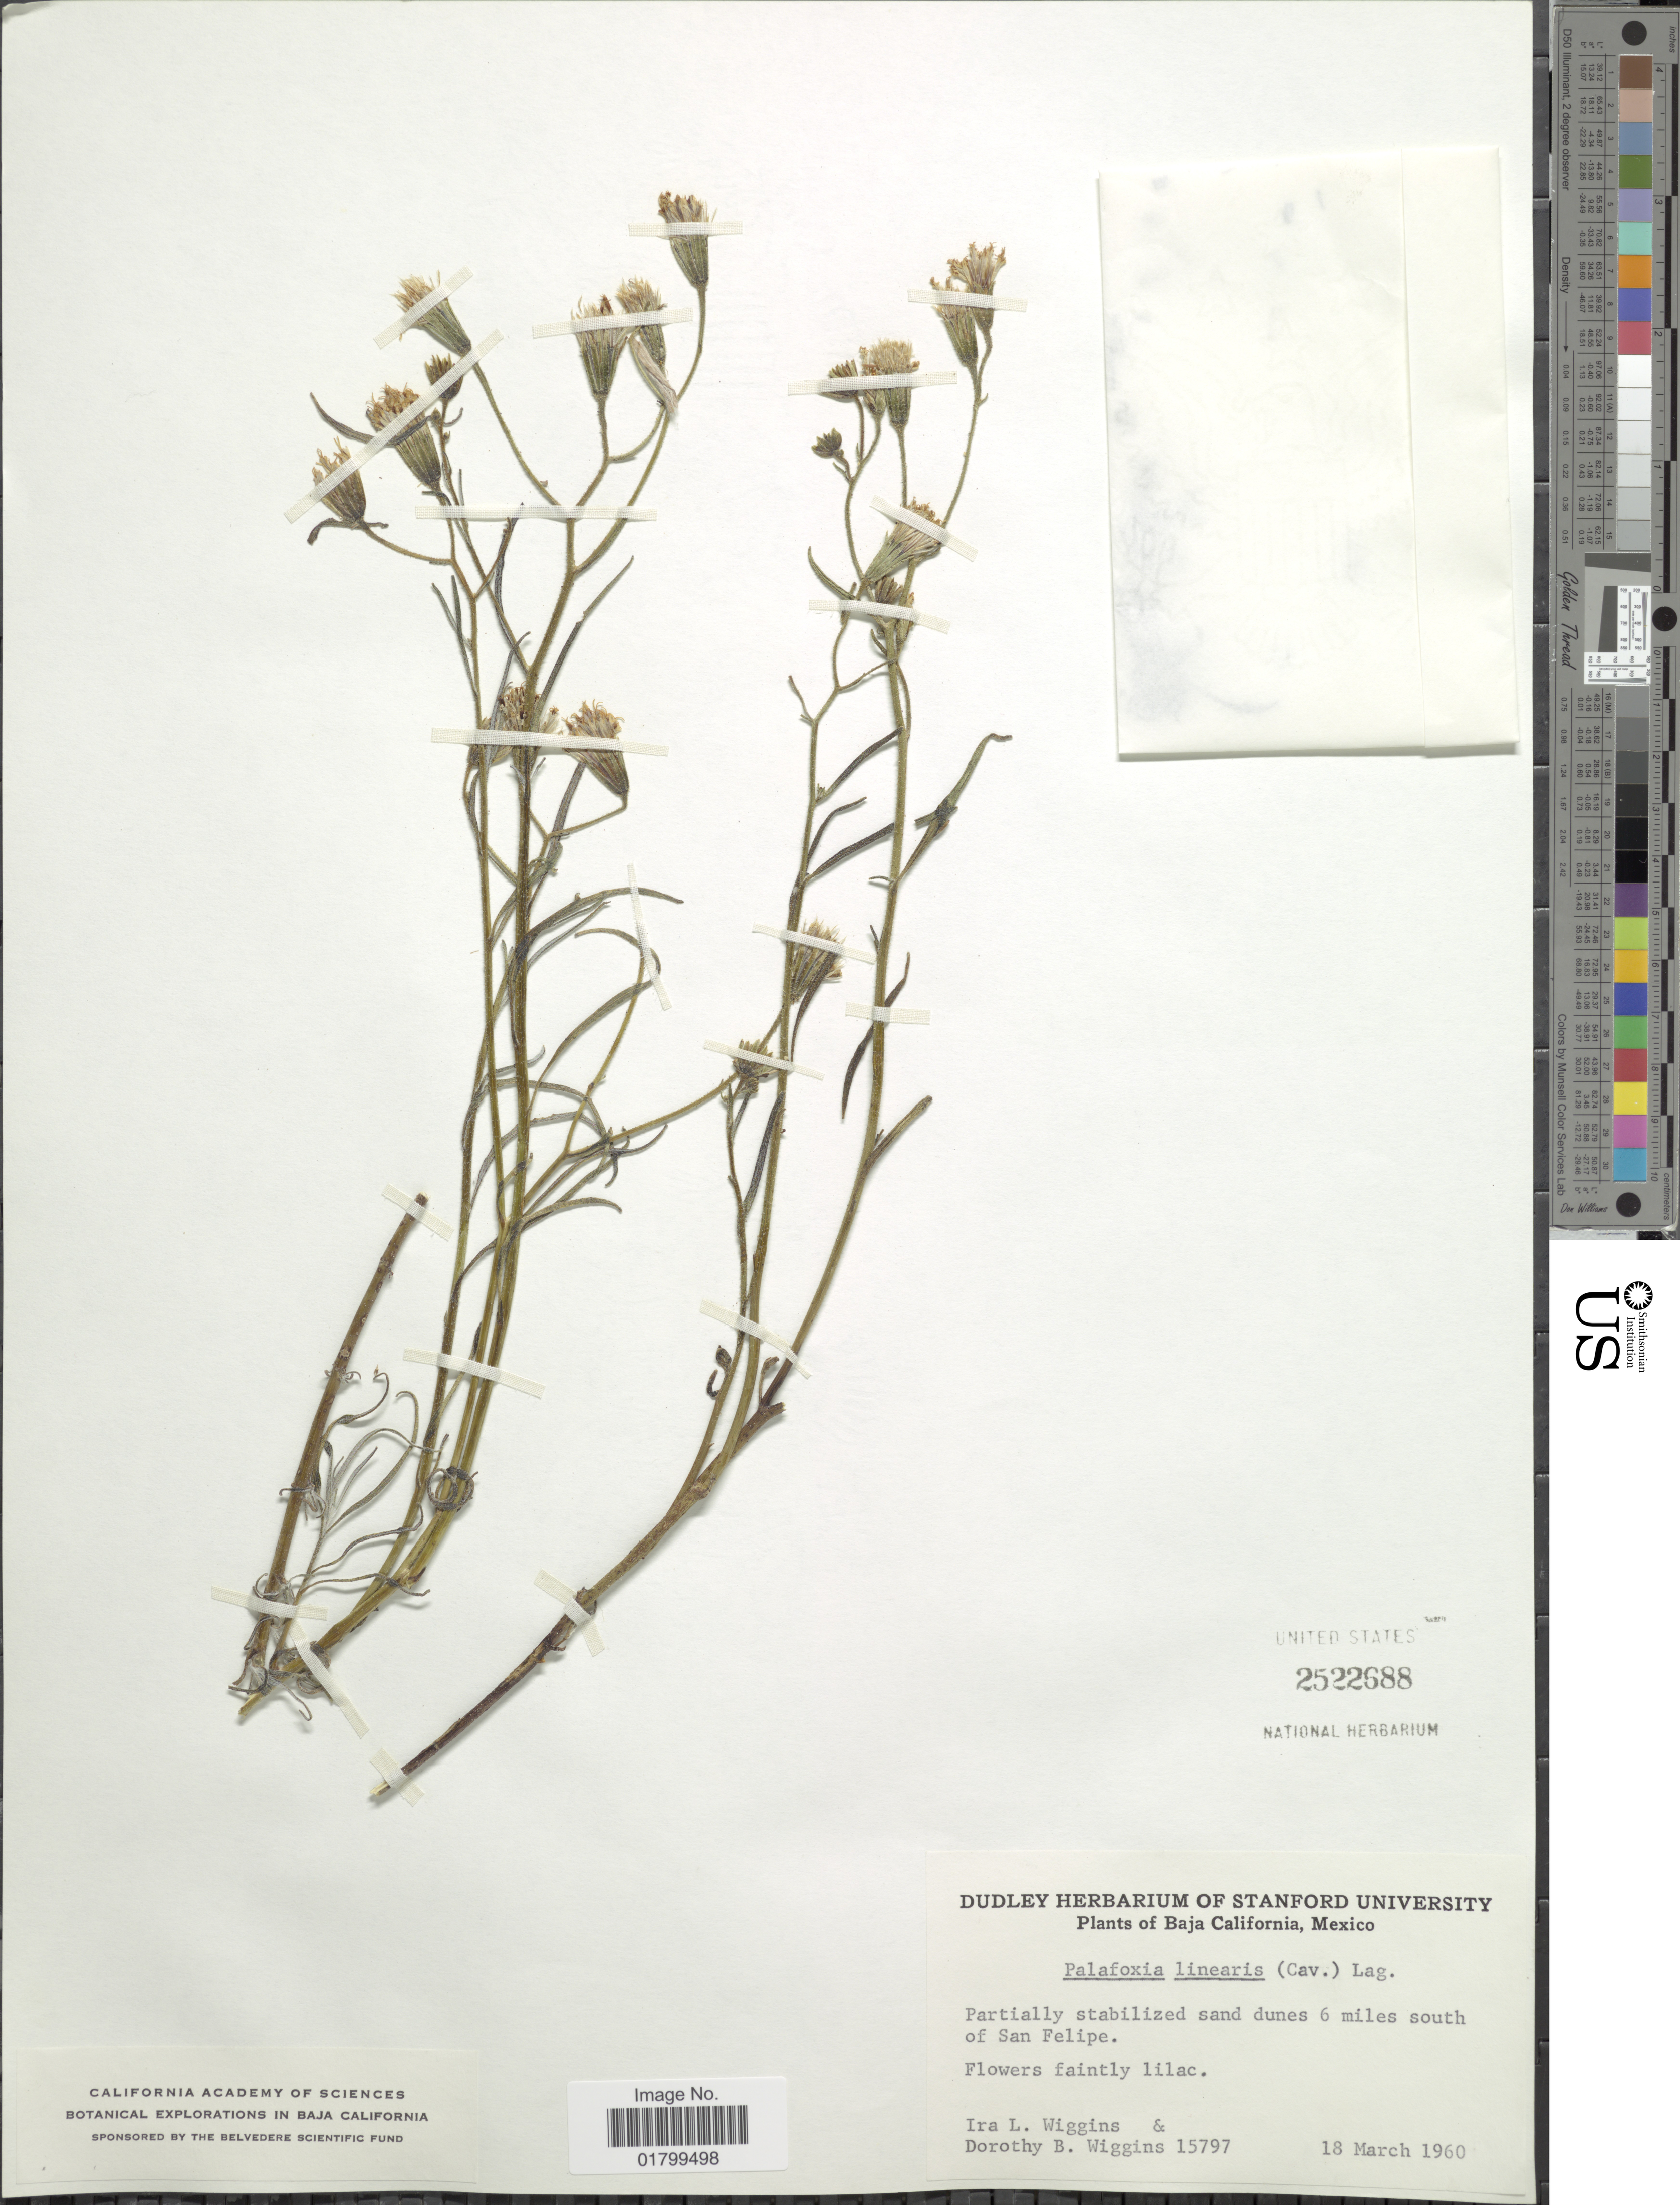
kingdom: Plantae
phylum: Tracheophyta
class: Magnoliopsida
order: Asterales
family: Asteraceae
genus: Palafoxia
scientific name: Palafoxia arida var. arida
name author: B.L. Turner & M.I. Morris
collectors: I. L. Wiggins & D. B. Wiggins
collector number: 15797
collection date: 1960-03-18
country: Mexico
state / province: Baja California Sur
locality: Baja California, Mexico, Partially stabilized san dunes 6 miles south of San Felipe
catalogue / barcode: US 2522688